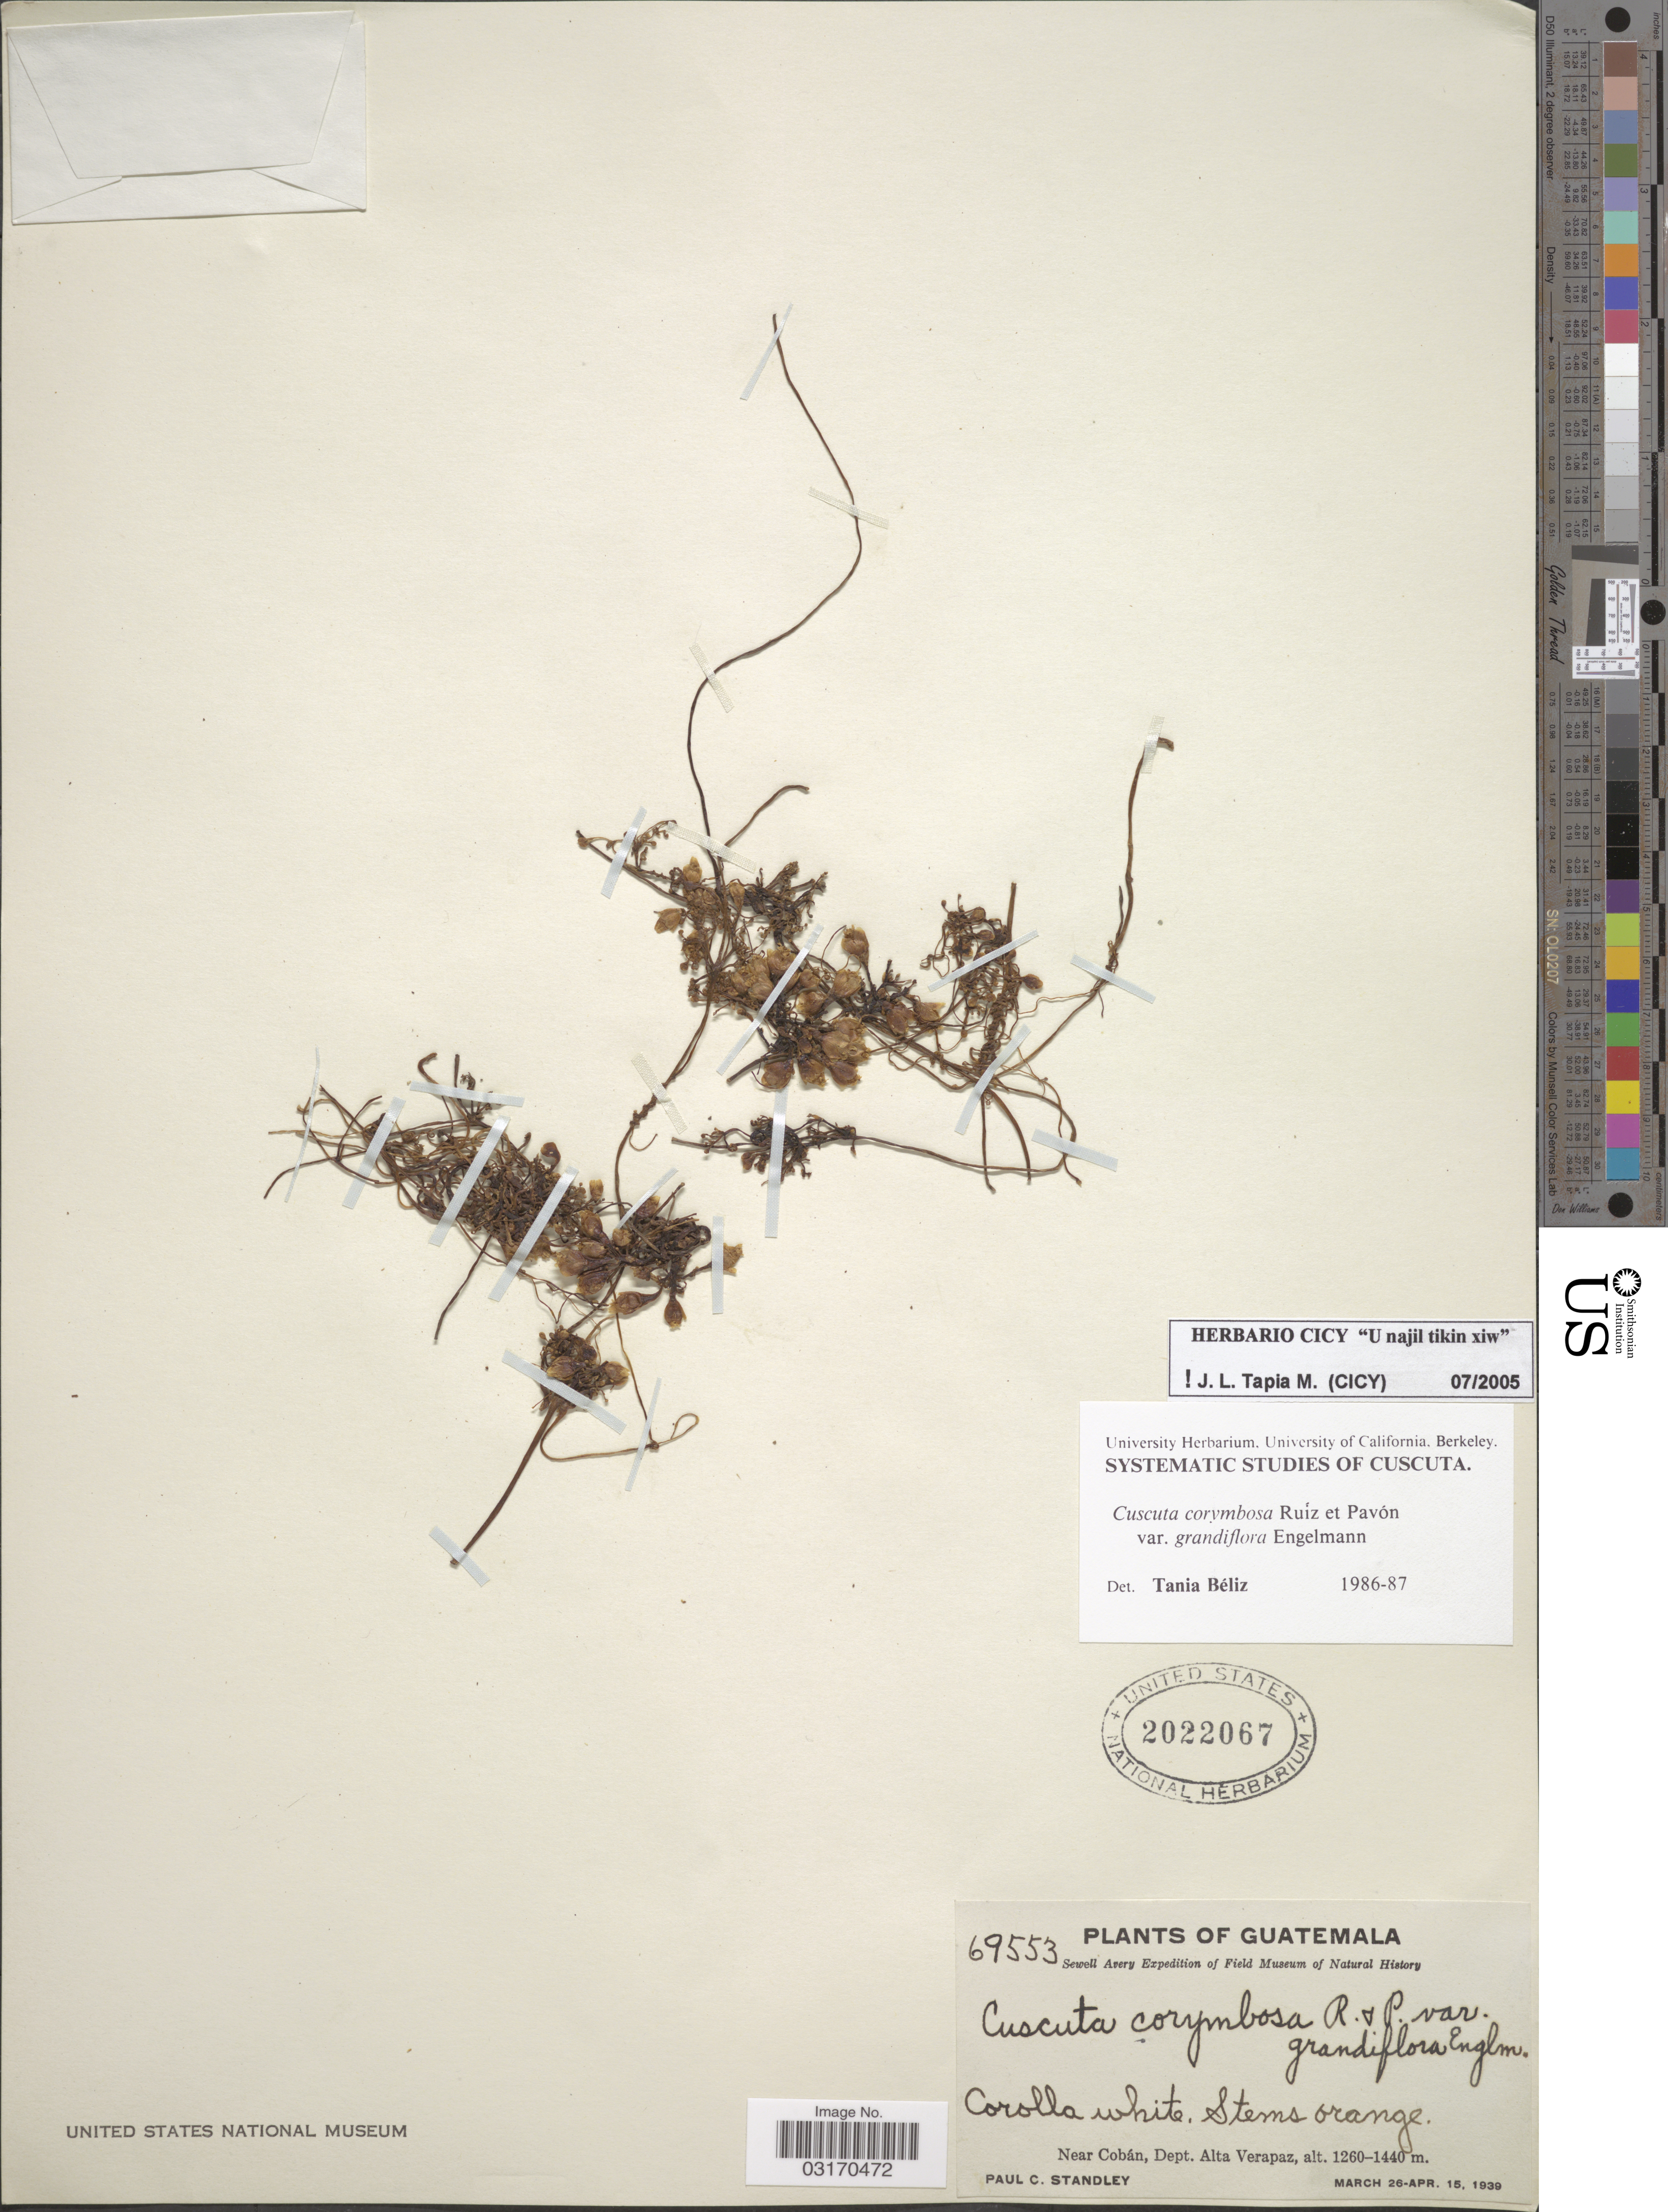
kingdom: Plantae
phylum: Tracheophyta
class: Magnoliopsida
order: Solanales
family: Convolvulaceae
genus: Cuscuta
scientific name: Cuscuta corymbosa var. grandiflora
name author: Engelm.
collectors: P. C. Standley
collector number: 69553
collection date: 1939-03-26/1939-04-15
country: Guatemala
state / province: Alta Verapaz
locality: Near Cobán, Dept. Alta Verapaz.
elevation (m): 1260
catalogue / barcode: US 2022067